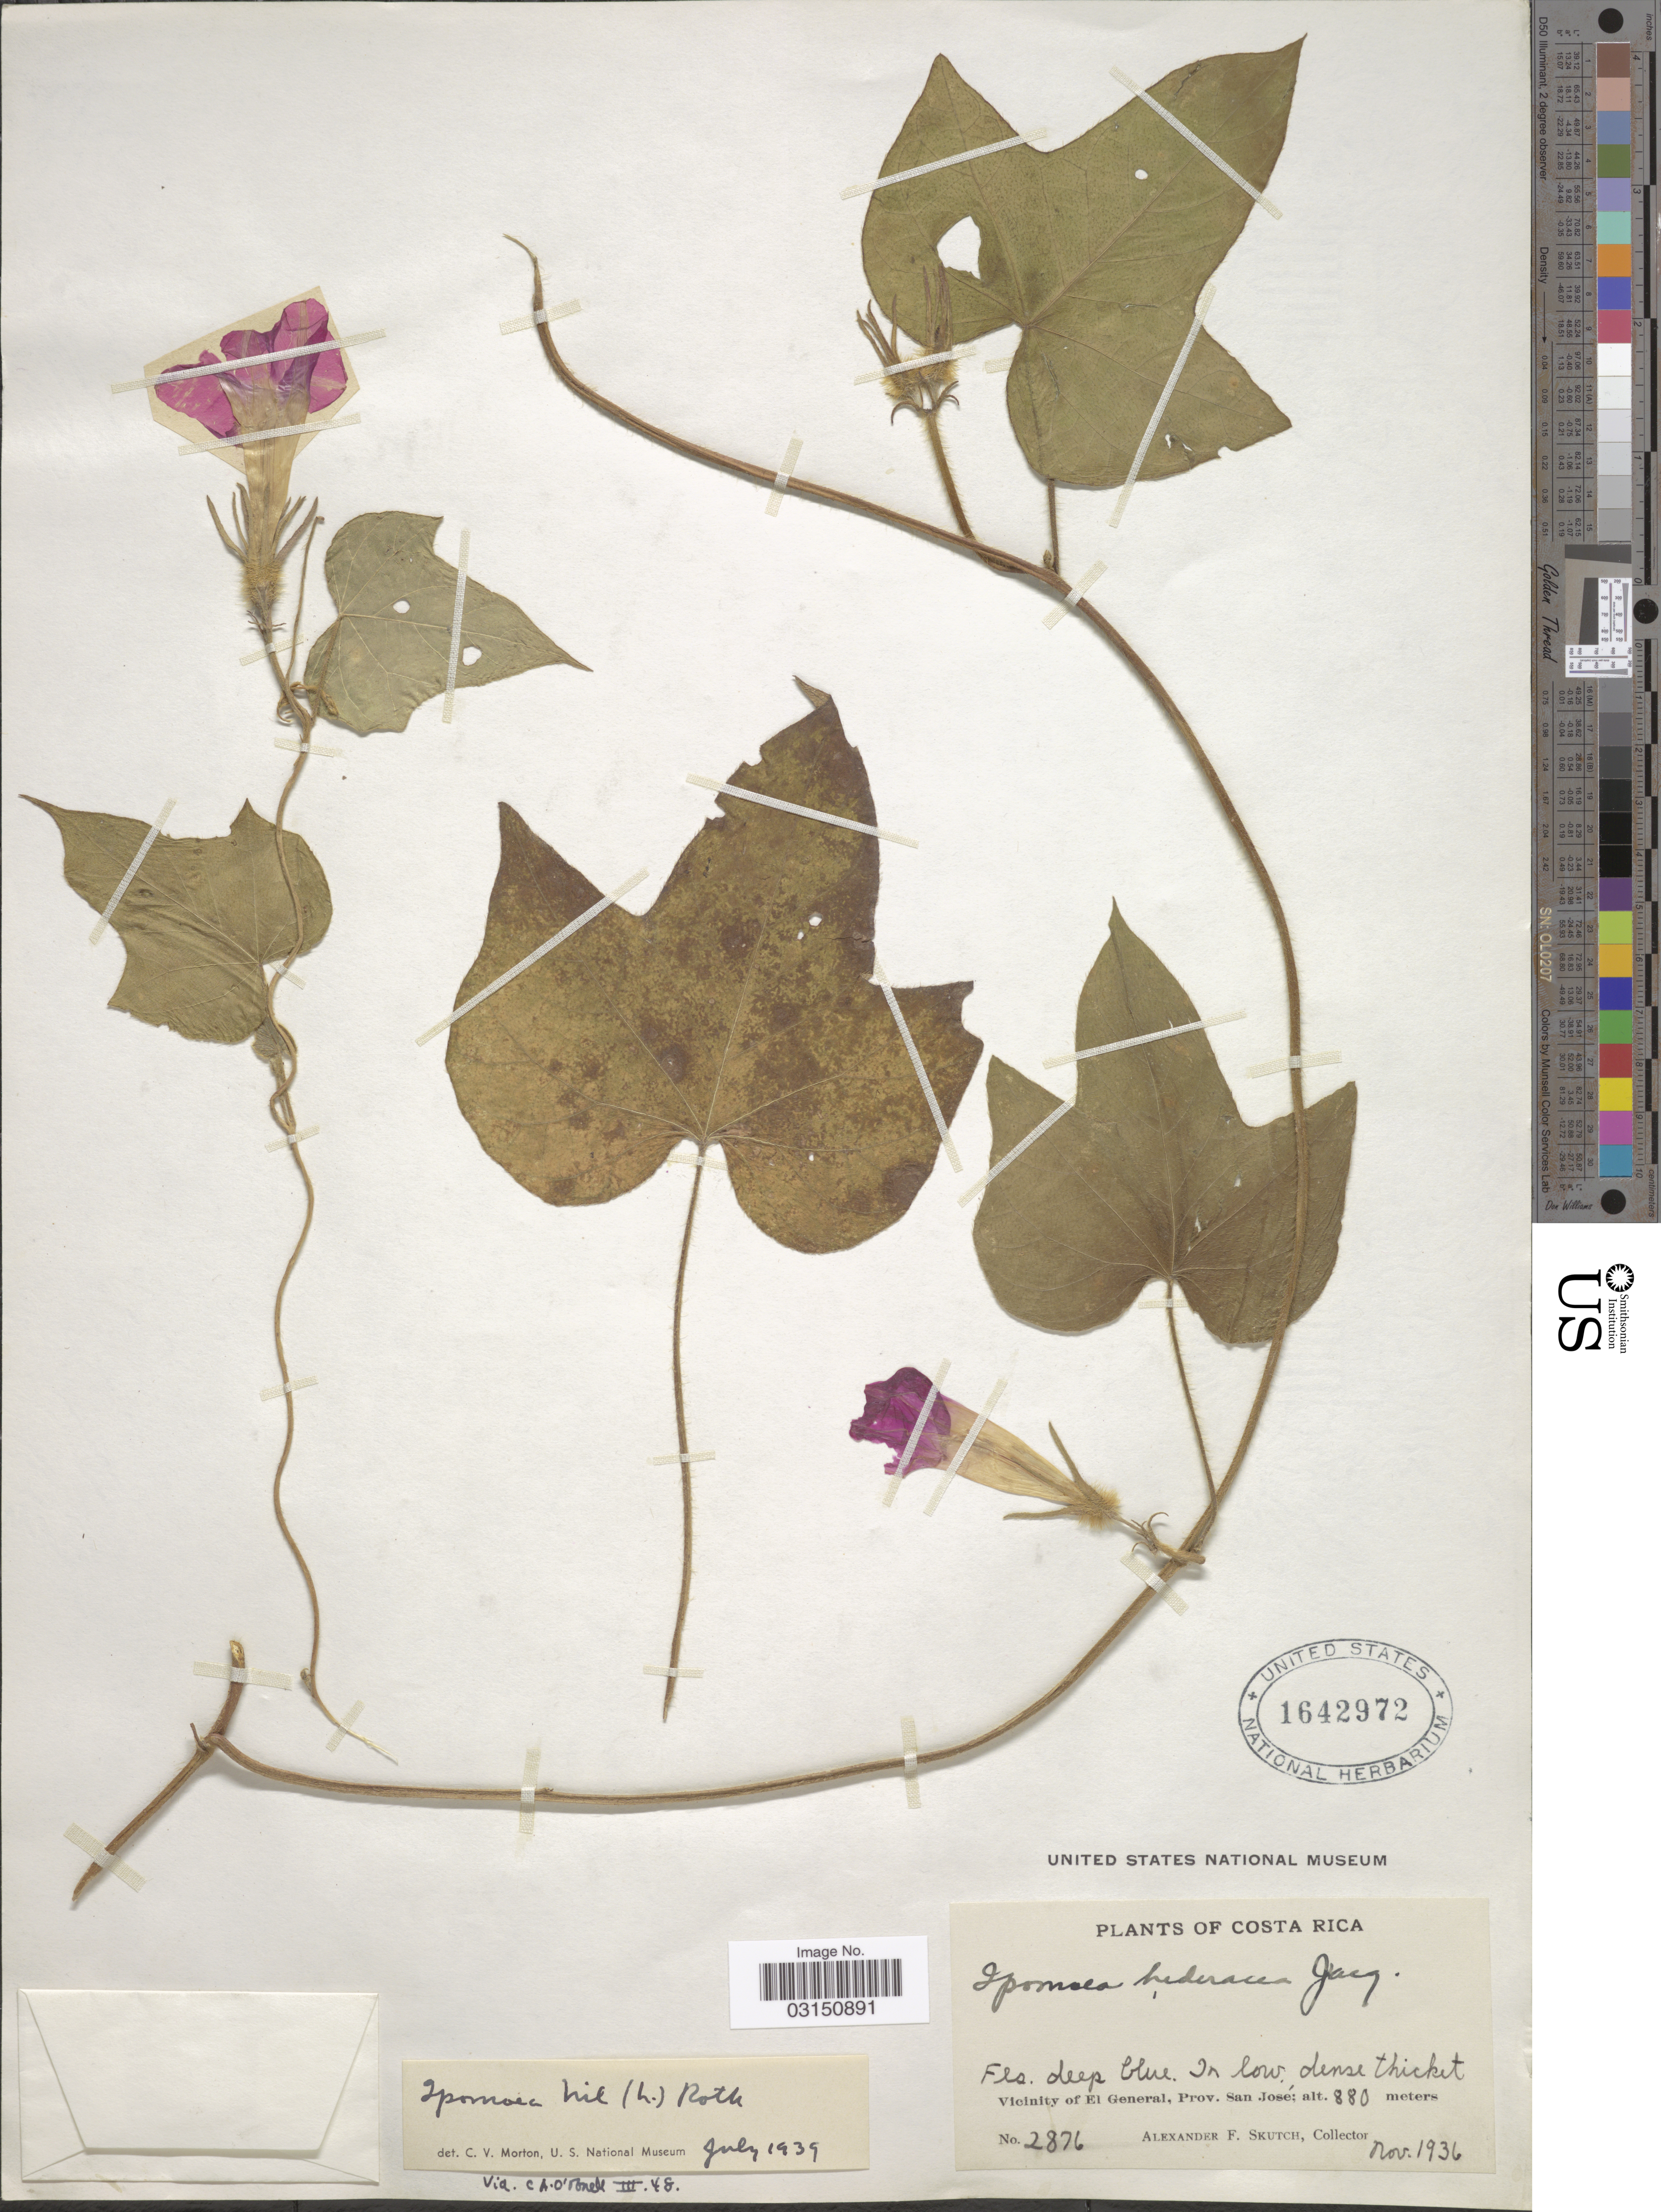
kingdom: Plantae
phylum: Tracheophyta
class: Magnoliopsida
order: Solanales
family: Convolvulaceae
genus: Ipomoea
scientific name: Ipomoea nil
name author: (L.) Roth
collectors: A. F. Skutch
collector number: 2876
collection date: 1936-11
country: Costa Rica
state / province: San José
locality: Vicinity of El General.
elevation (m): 880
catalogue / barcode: US 1642972